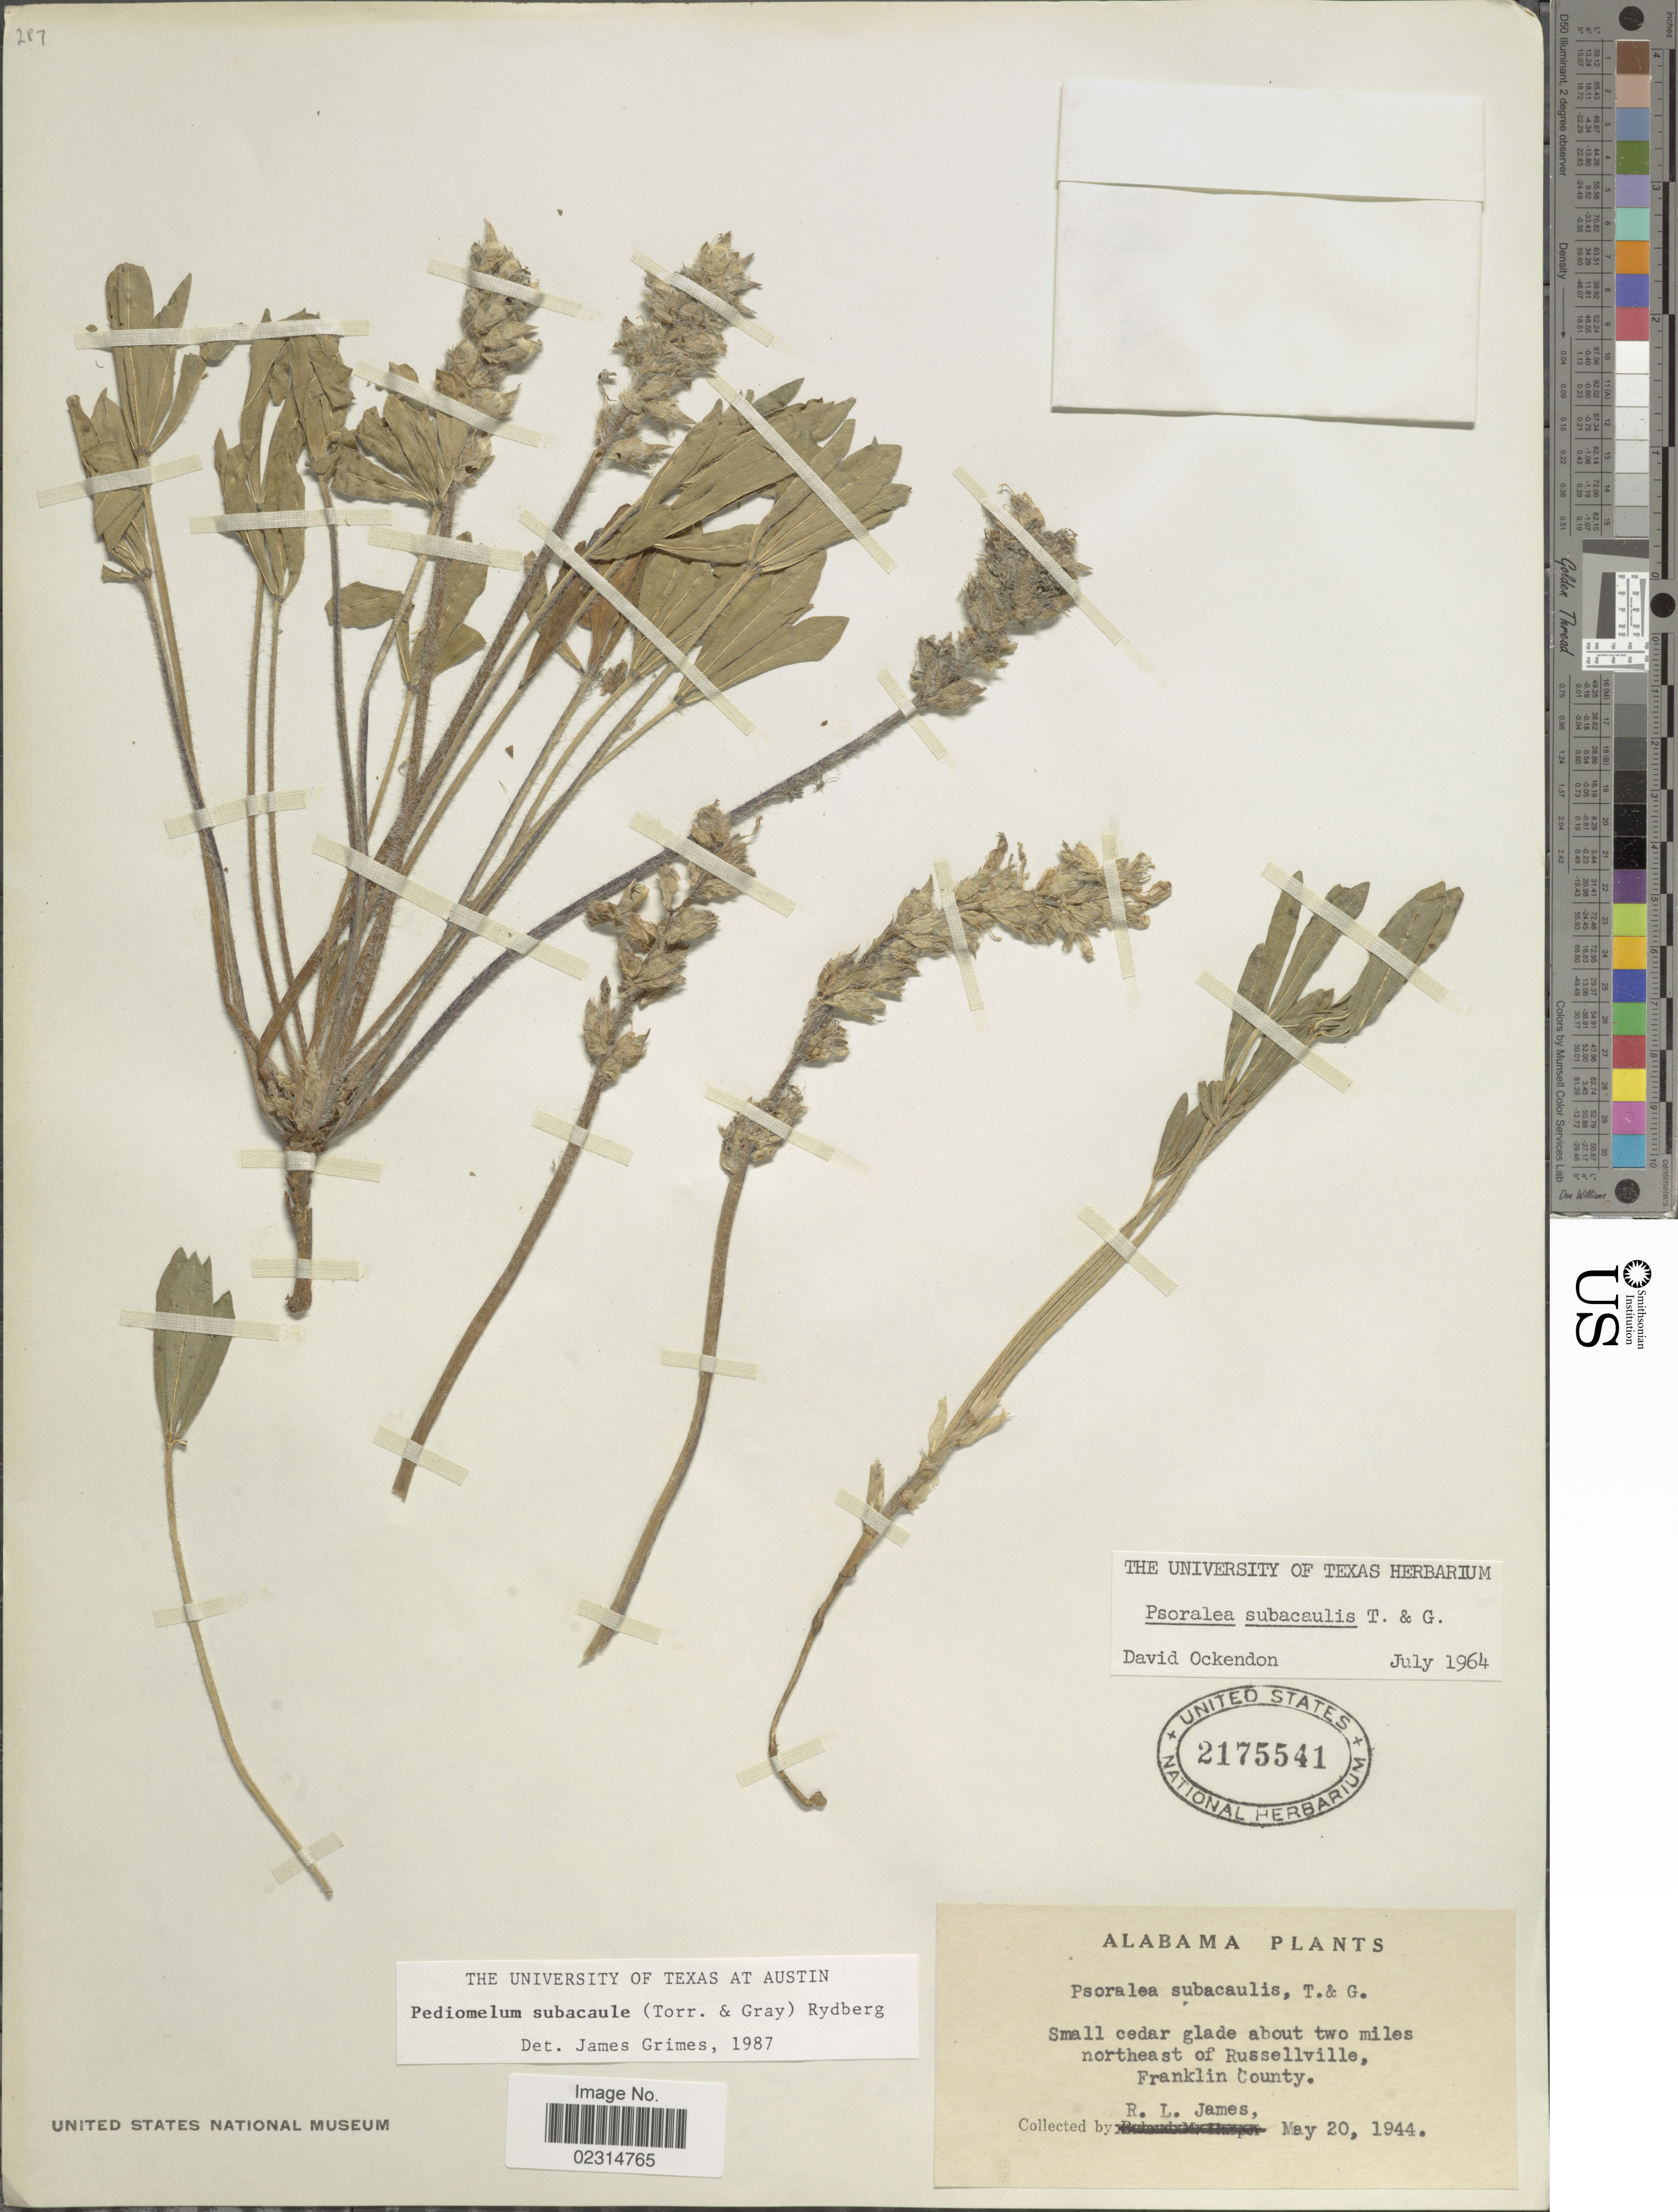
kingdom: Plantae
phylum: Tracheophyta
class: Magnoliopsida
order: Fabales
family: Fabaceae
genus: Pediomelum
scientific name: Pediomelum subacaule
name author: (Torr. & A. Gray) Rydb.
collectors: R. James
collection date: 1944-05-20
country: United States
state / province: Alabama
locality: Small cedar glade about two miles northeast of Russellville, Franklin County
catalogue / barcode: US 2175541